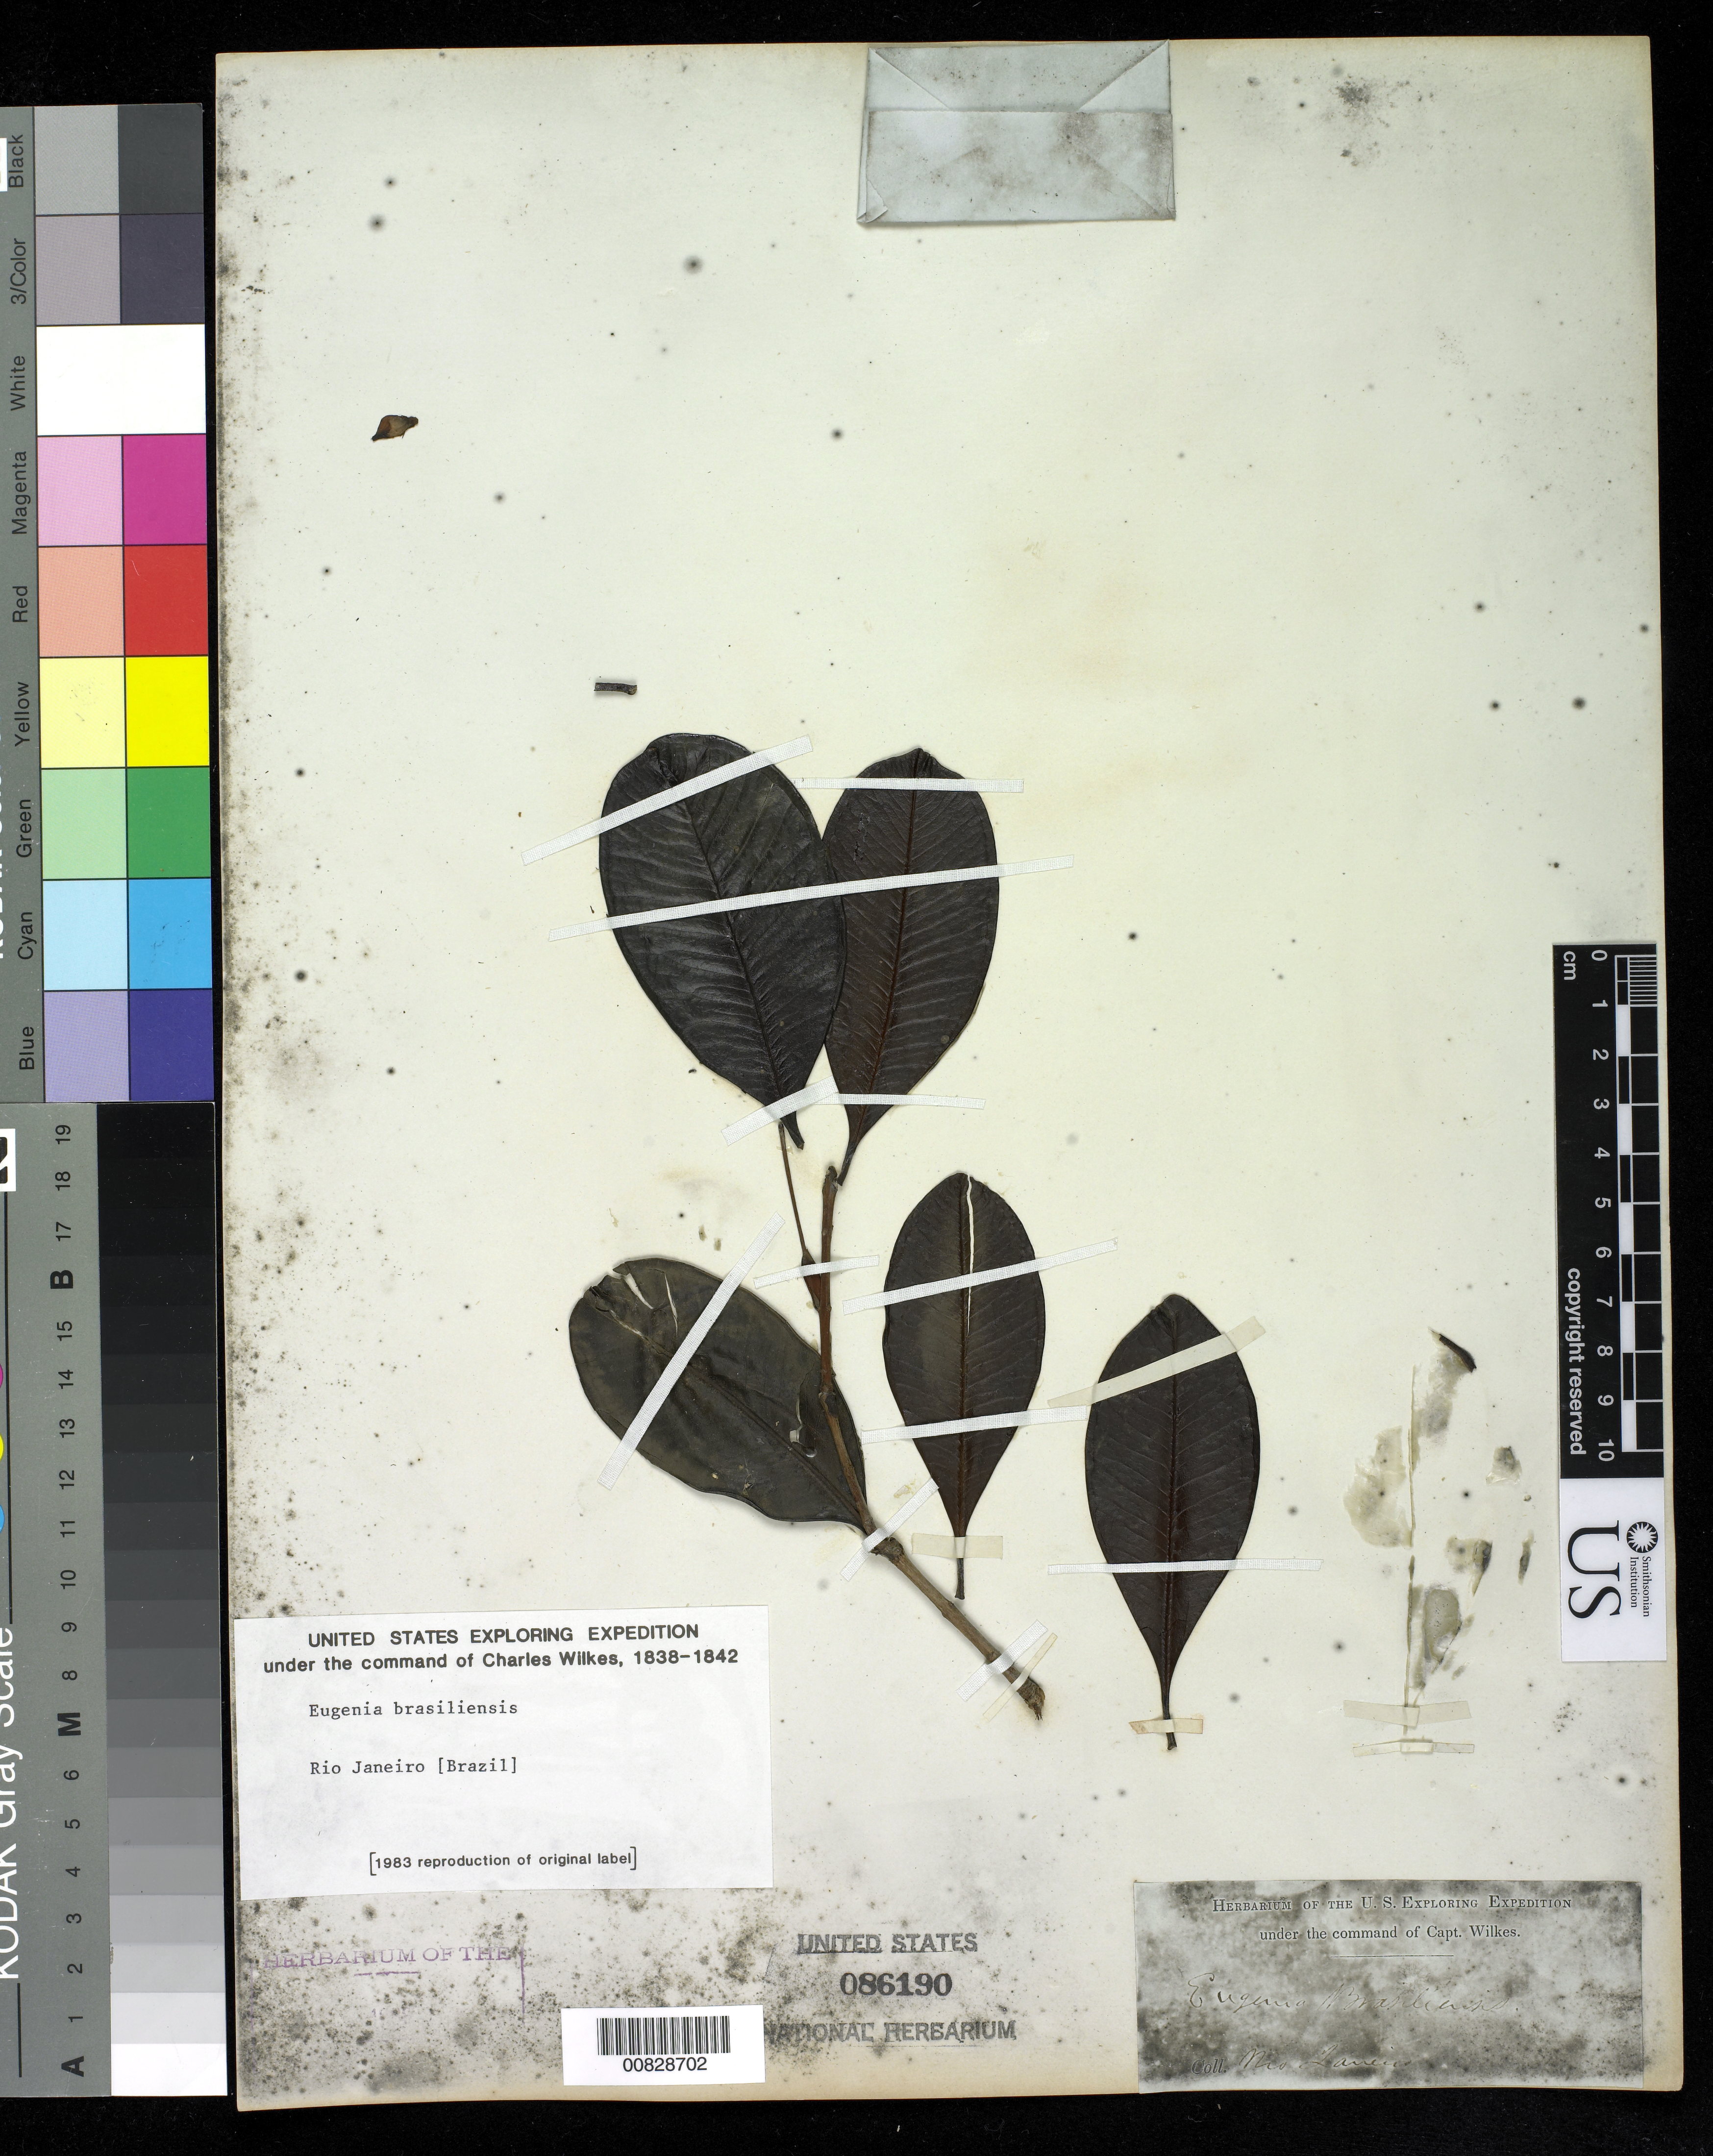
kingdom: Plantae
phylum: Tracheophyta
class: Magnoliopsida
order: Myrtales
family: Myrtaceae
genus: Eugenia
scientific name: Eugenia brasiliensis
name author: Lam.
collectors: Wilkes Explor. Exped.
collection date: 1838/1842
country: Brazil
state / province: Rio de Janeiro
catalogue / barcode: US 86190